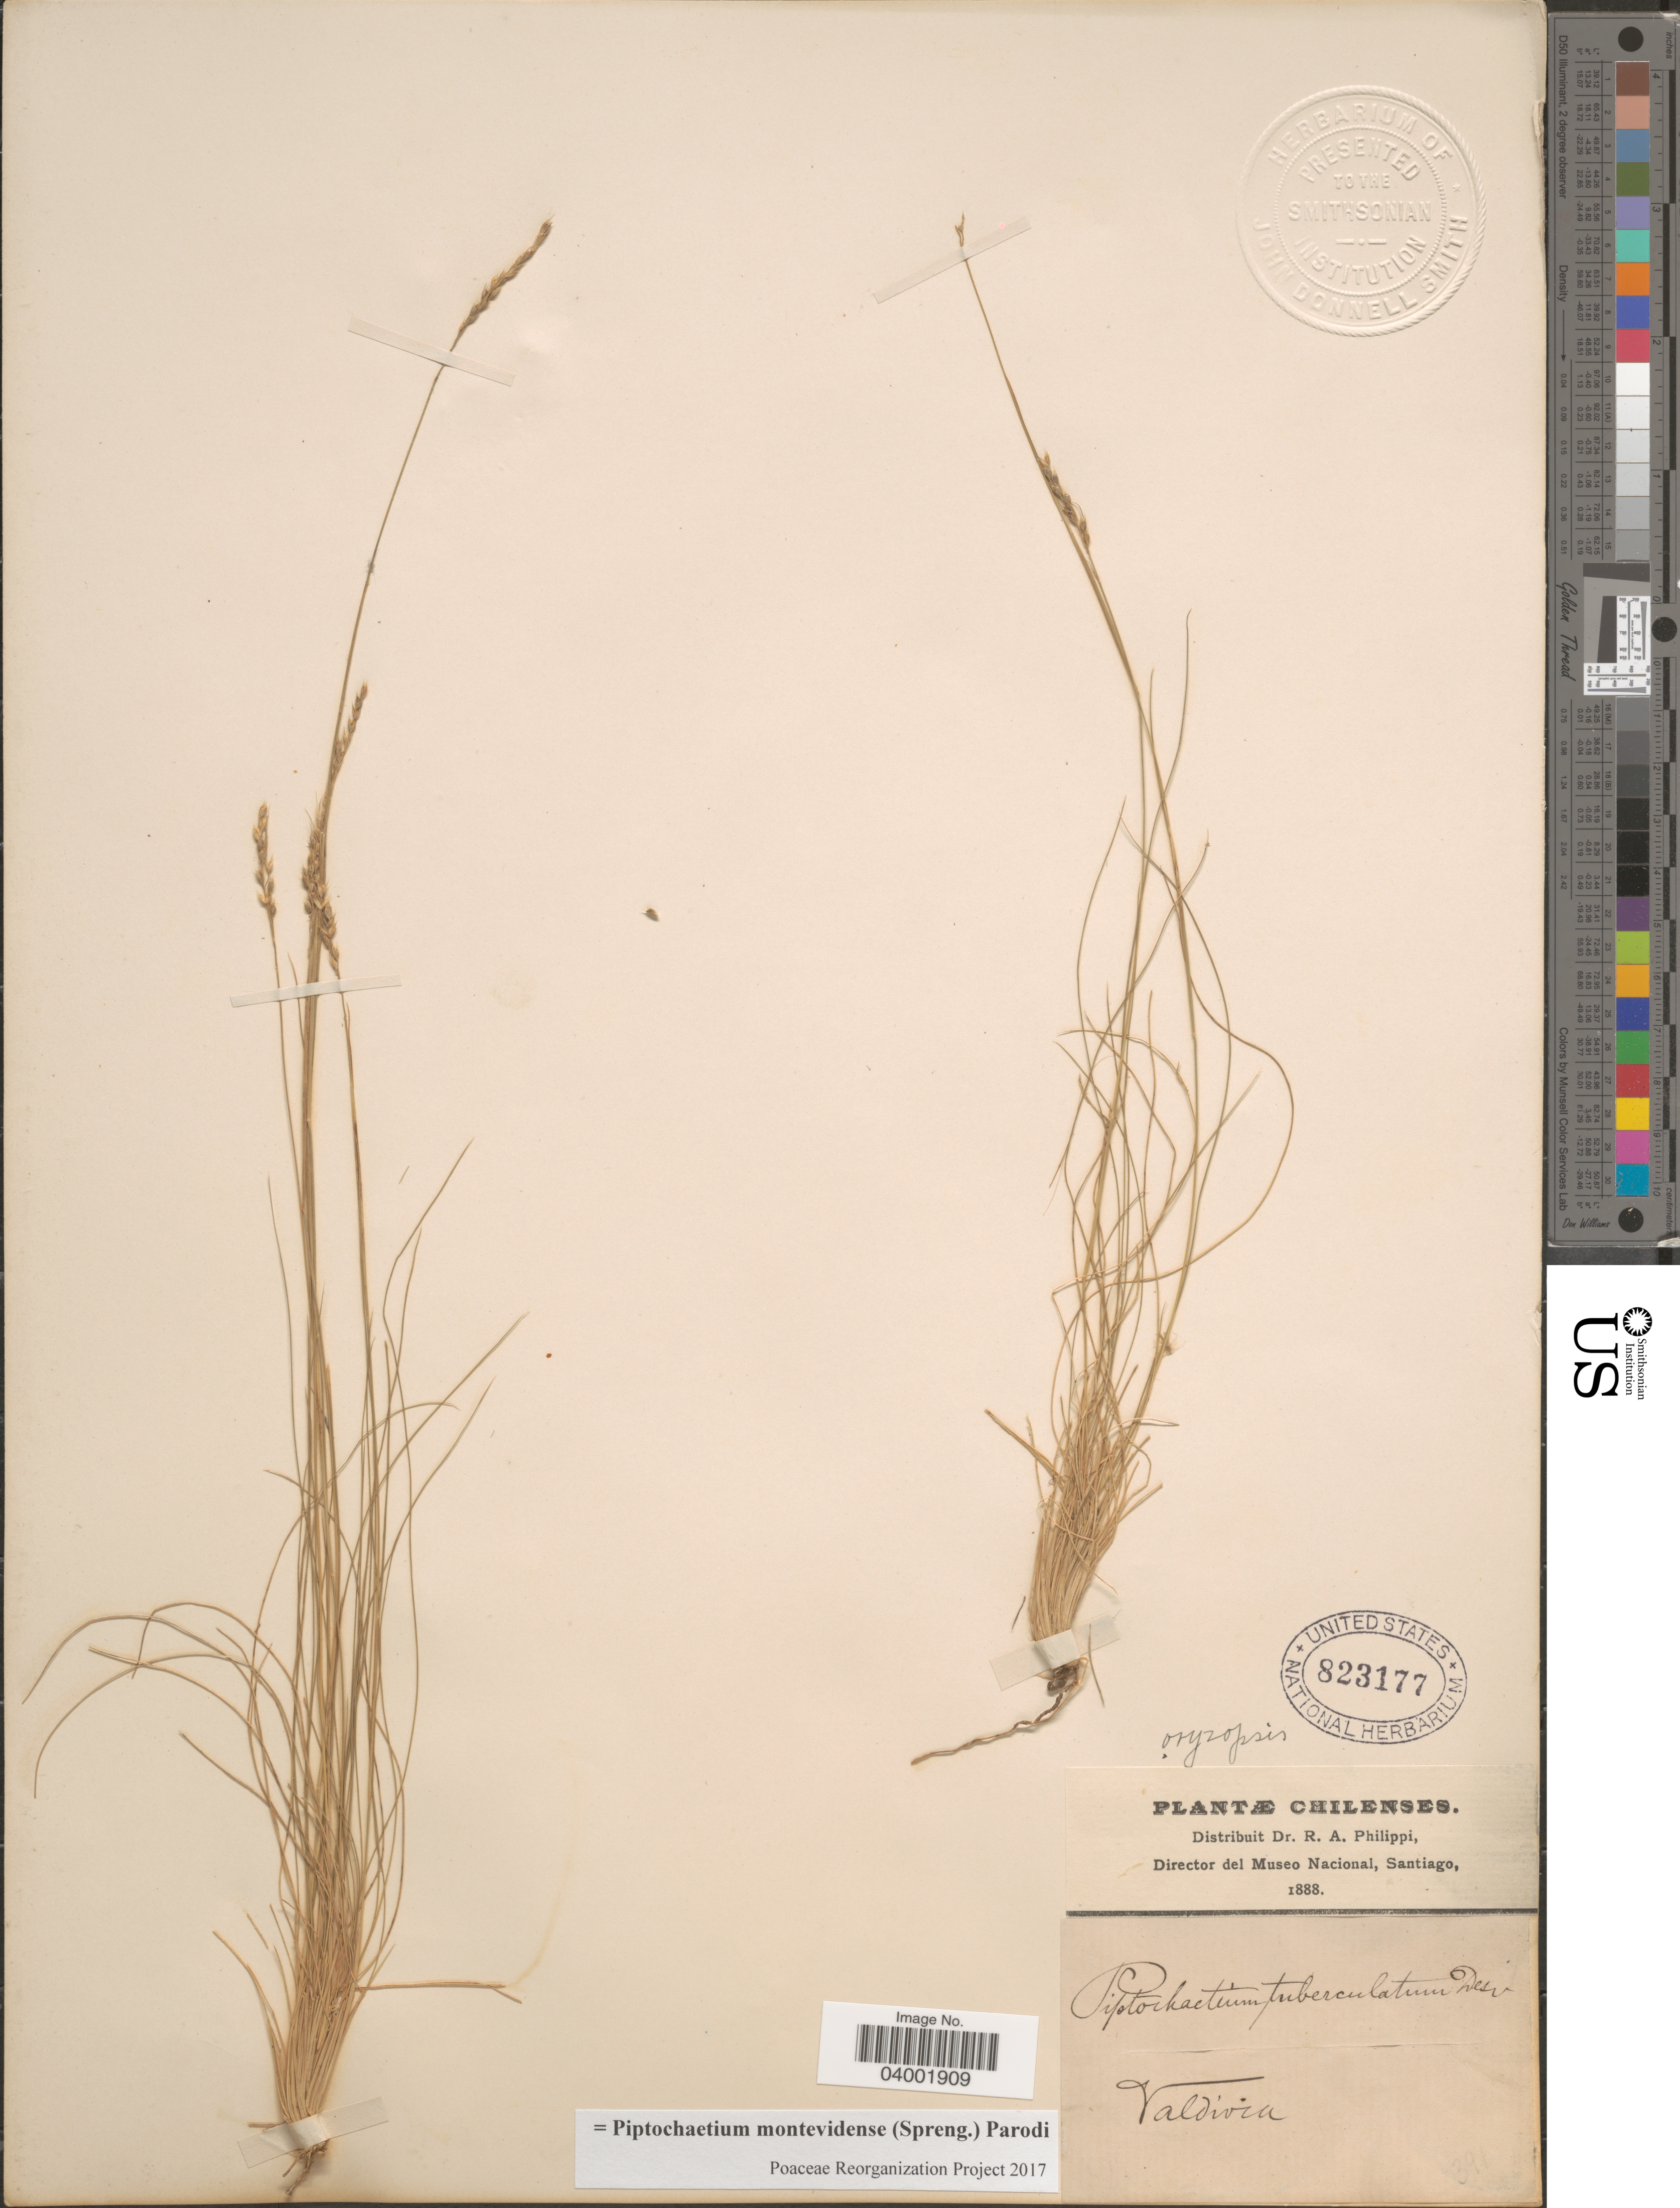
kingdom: Plantae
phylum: Tracheophyta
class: Liliopsida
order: Poales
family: Poaceae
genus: Piptochaetium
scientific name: Piptochaetium montevidense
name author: (Spreng.) Parodi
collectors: ex. herb. R.A. Philippi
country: Chile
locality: Valdivia.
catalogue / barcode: US 823177